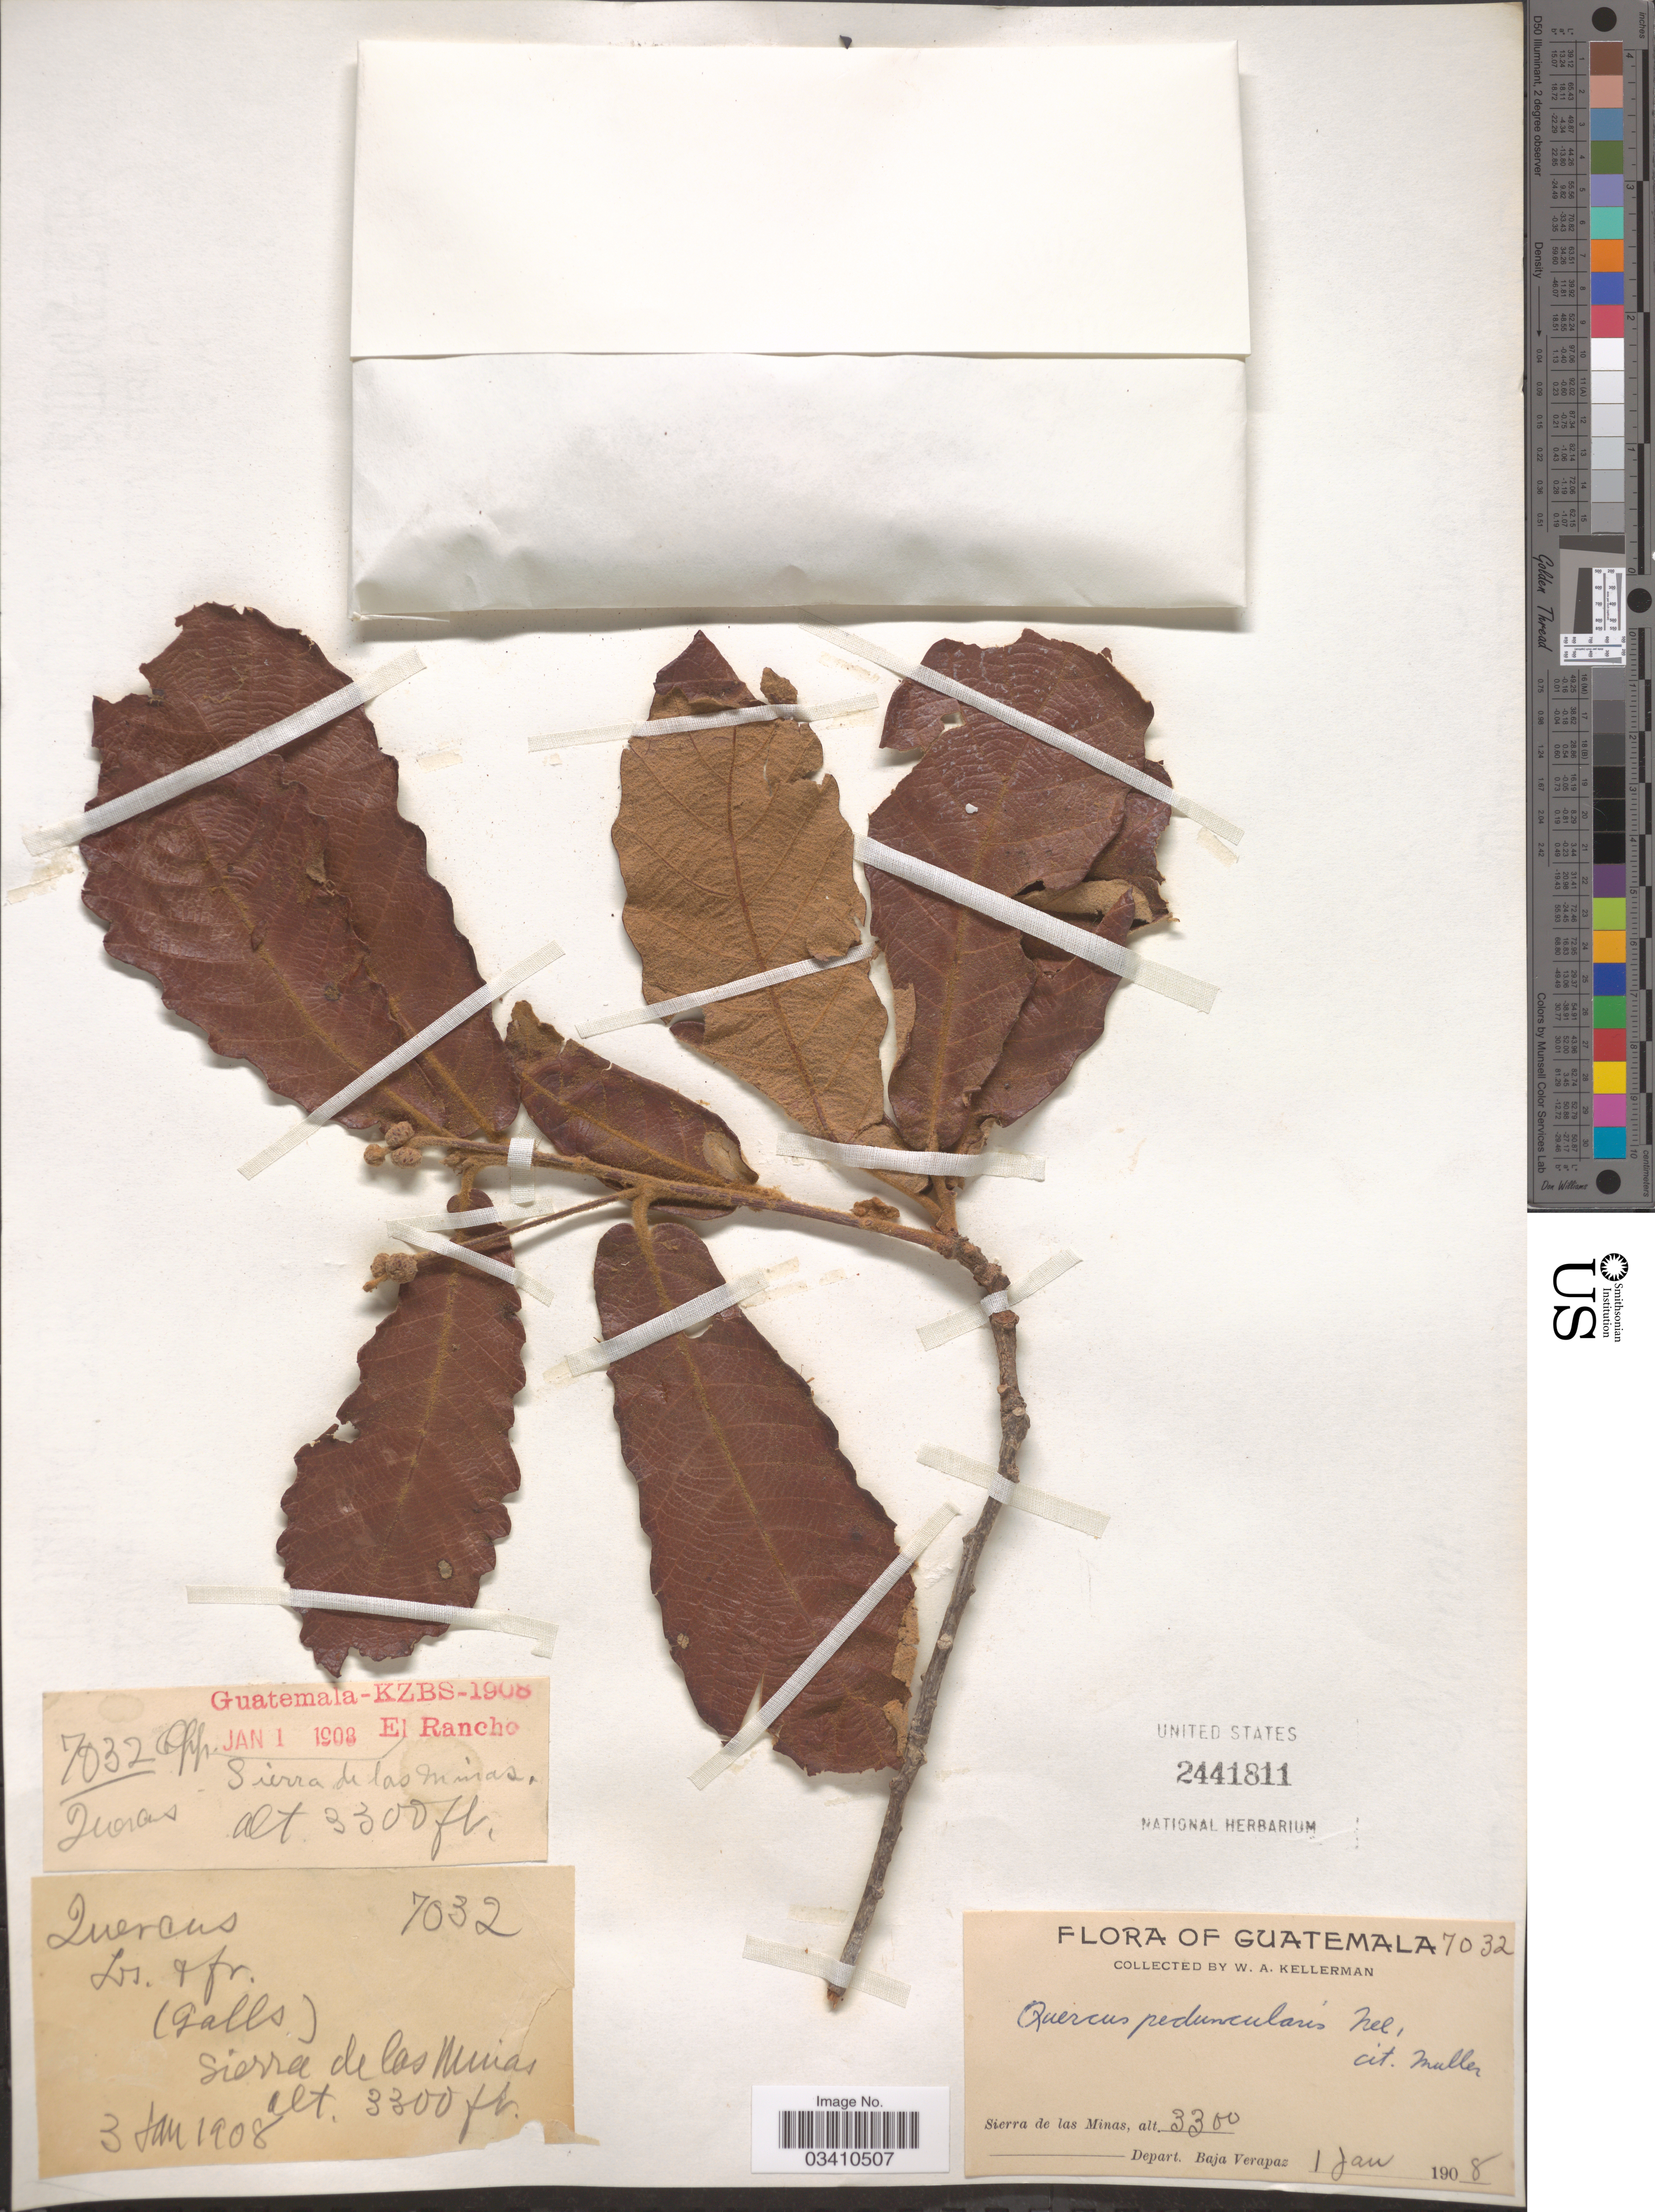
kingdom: Plantae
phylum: Tracheophyta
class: Magnoliopsida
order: Fagales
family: Fagaceae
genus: Quercus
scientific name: Quercus peduncularis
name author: Née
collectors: W. Kellerman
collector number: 7032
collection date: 1908-01-01/1908-01-03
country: Guatemala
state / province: Baja Verapaz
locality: Sierra de las Minas. El Rancho.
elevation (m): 1006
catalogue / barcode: US 2441811